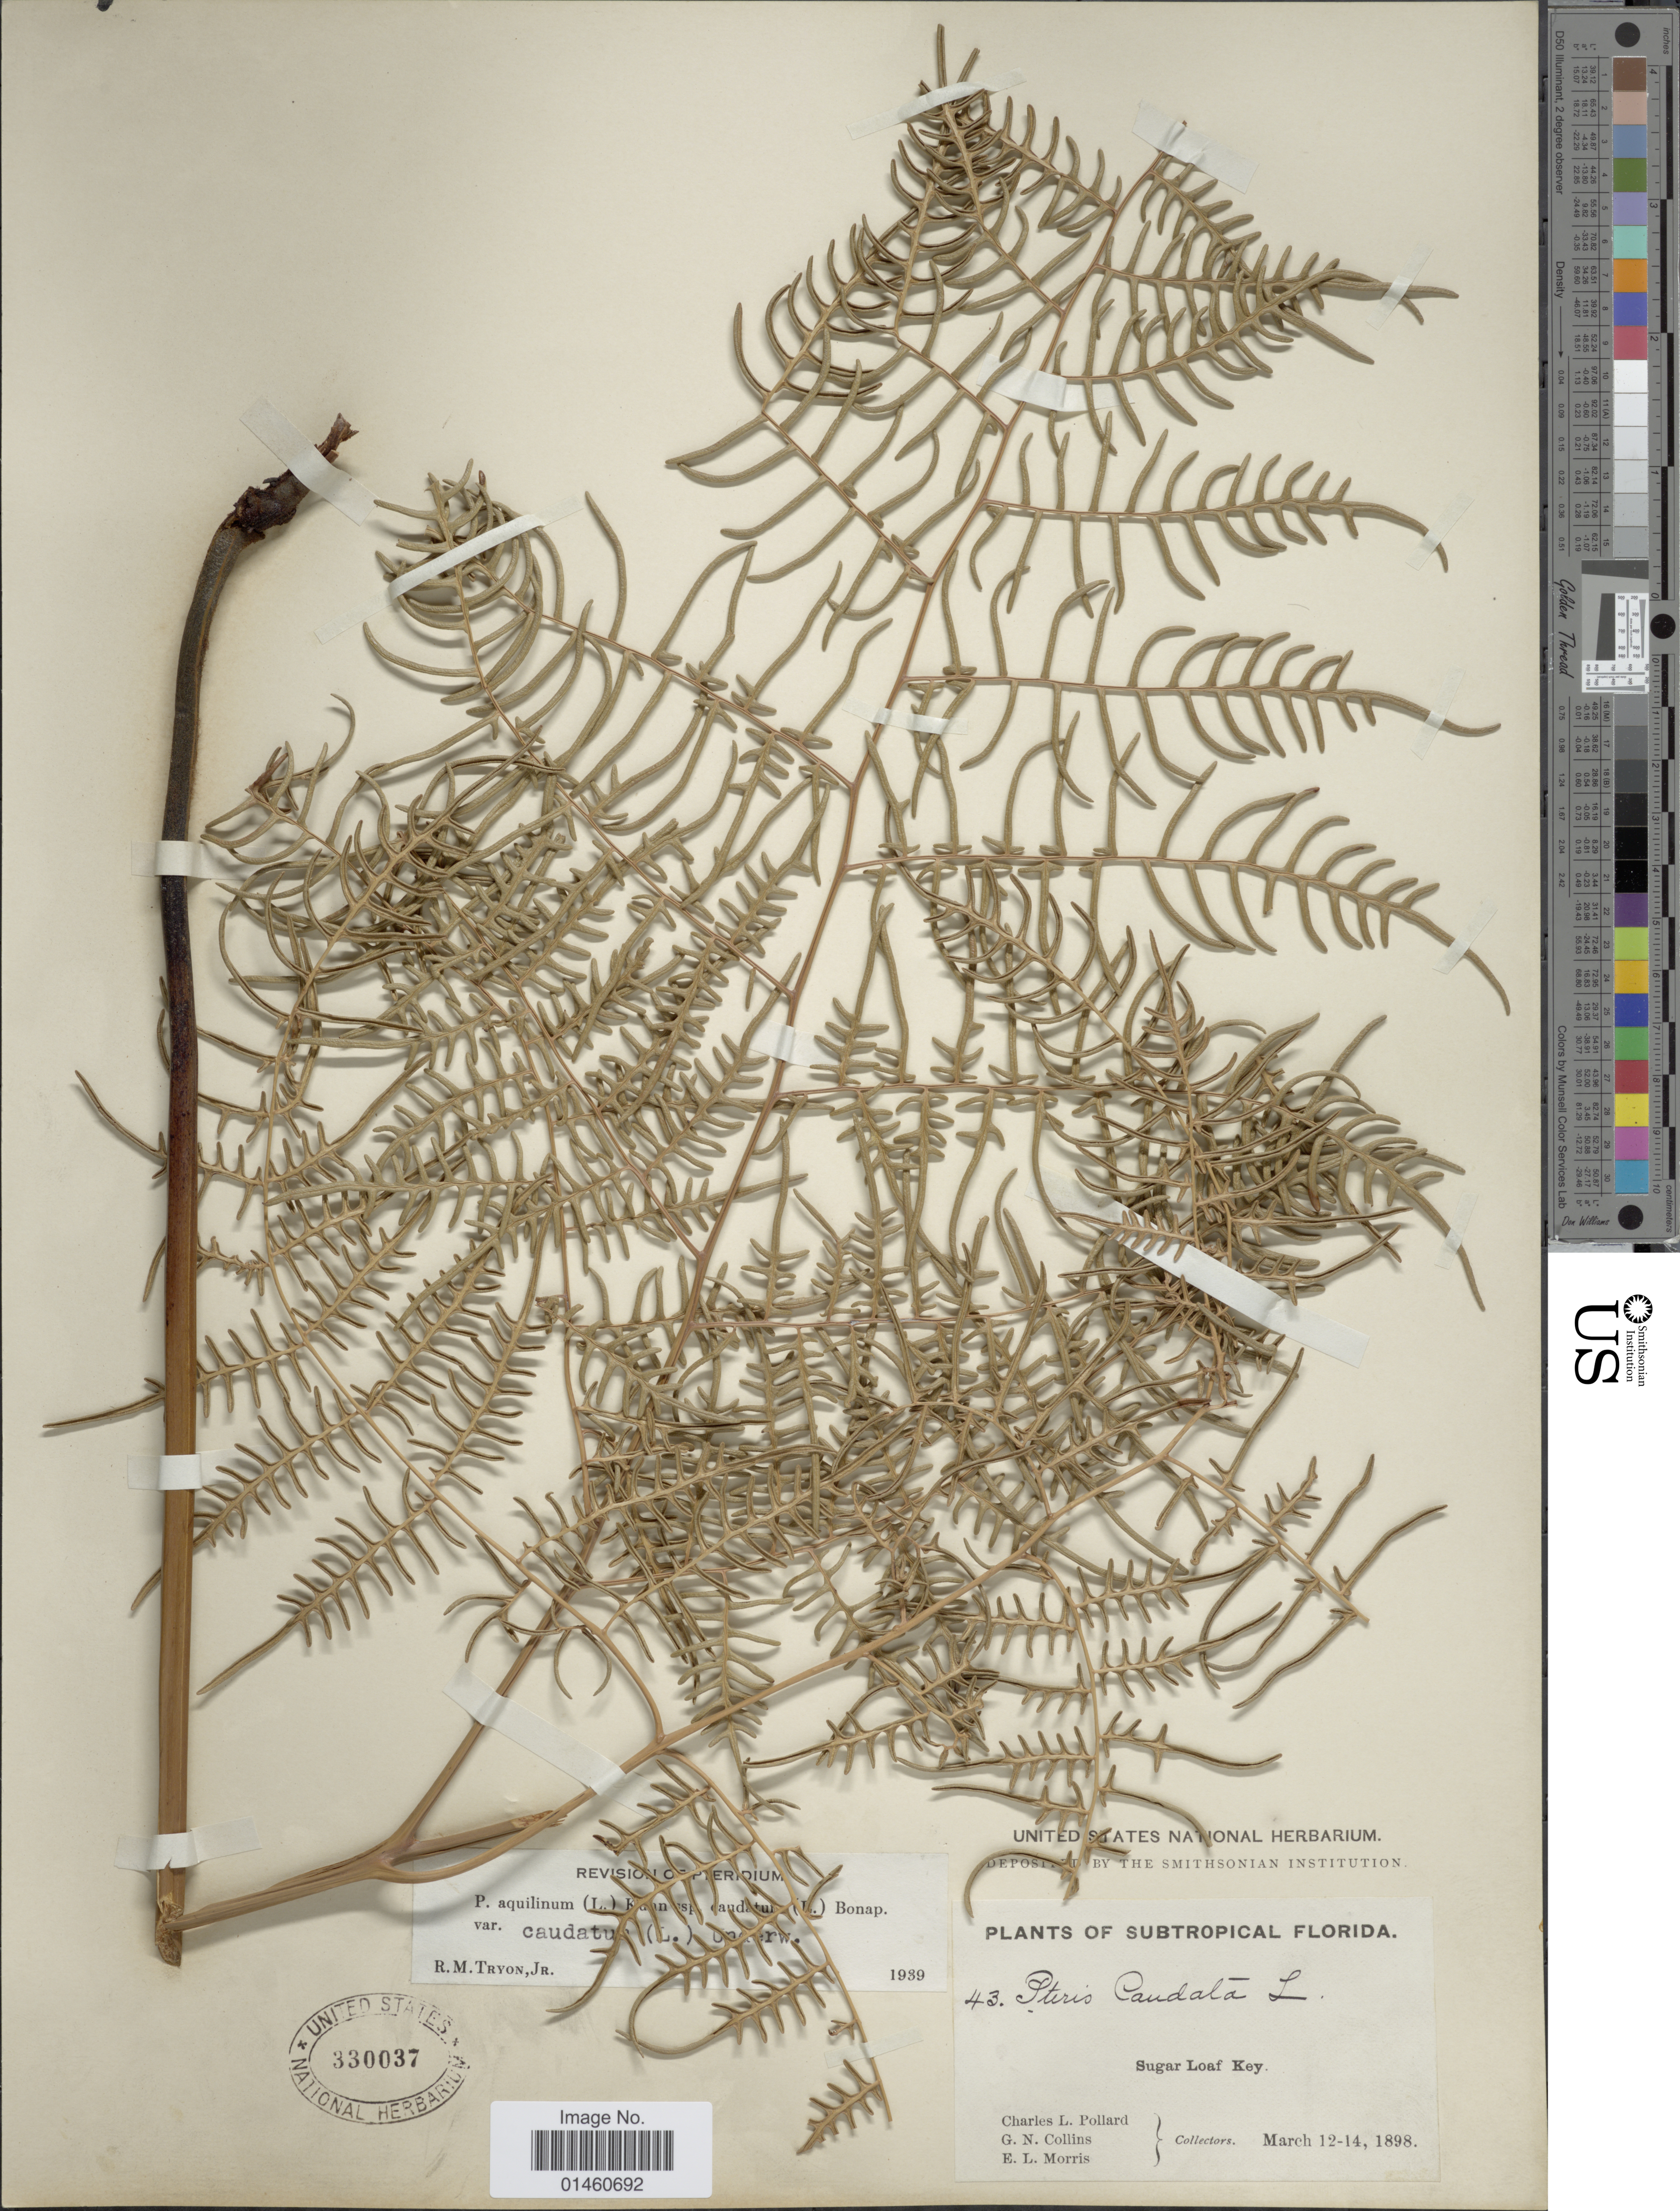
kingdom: Plantae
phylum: Tracheophyta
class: Polypodiopsida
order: Polypodiales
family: Dennstaedtiaceae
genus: Pteridium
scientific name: Pteridium caudatum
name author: (L.) Maxon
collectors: C. L. Pollard, G. Collins & E. Morris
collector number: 43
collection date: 1898-03-12/1898-03-14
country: United States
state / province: Florida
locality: Subtropical Florida, Sugar Loaf Key.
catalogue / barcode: US 330037